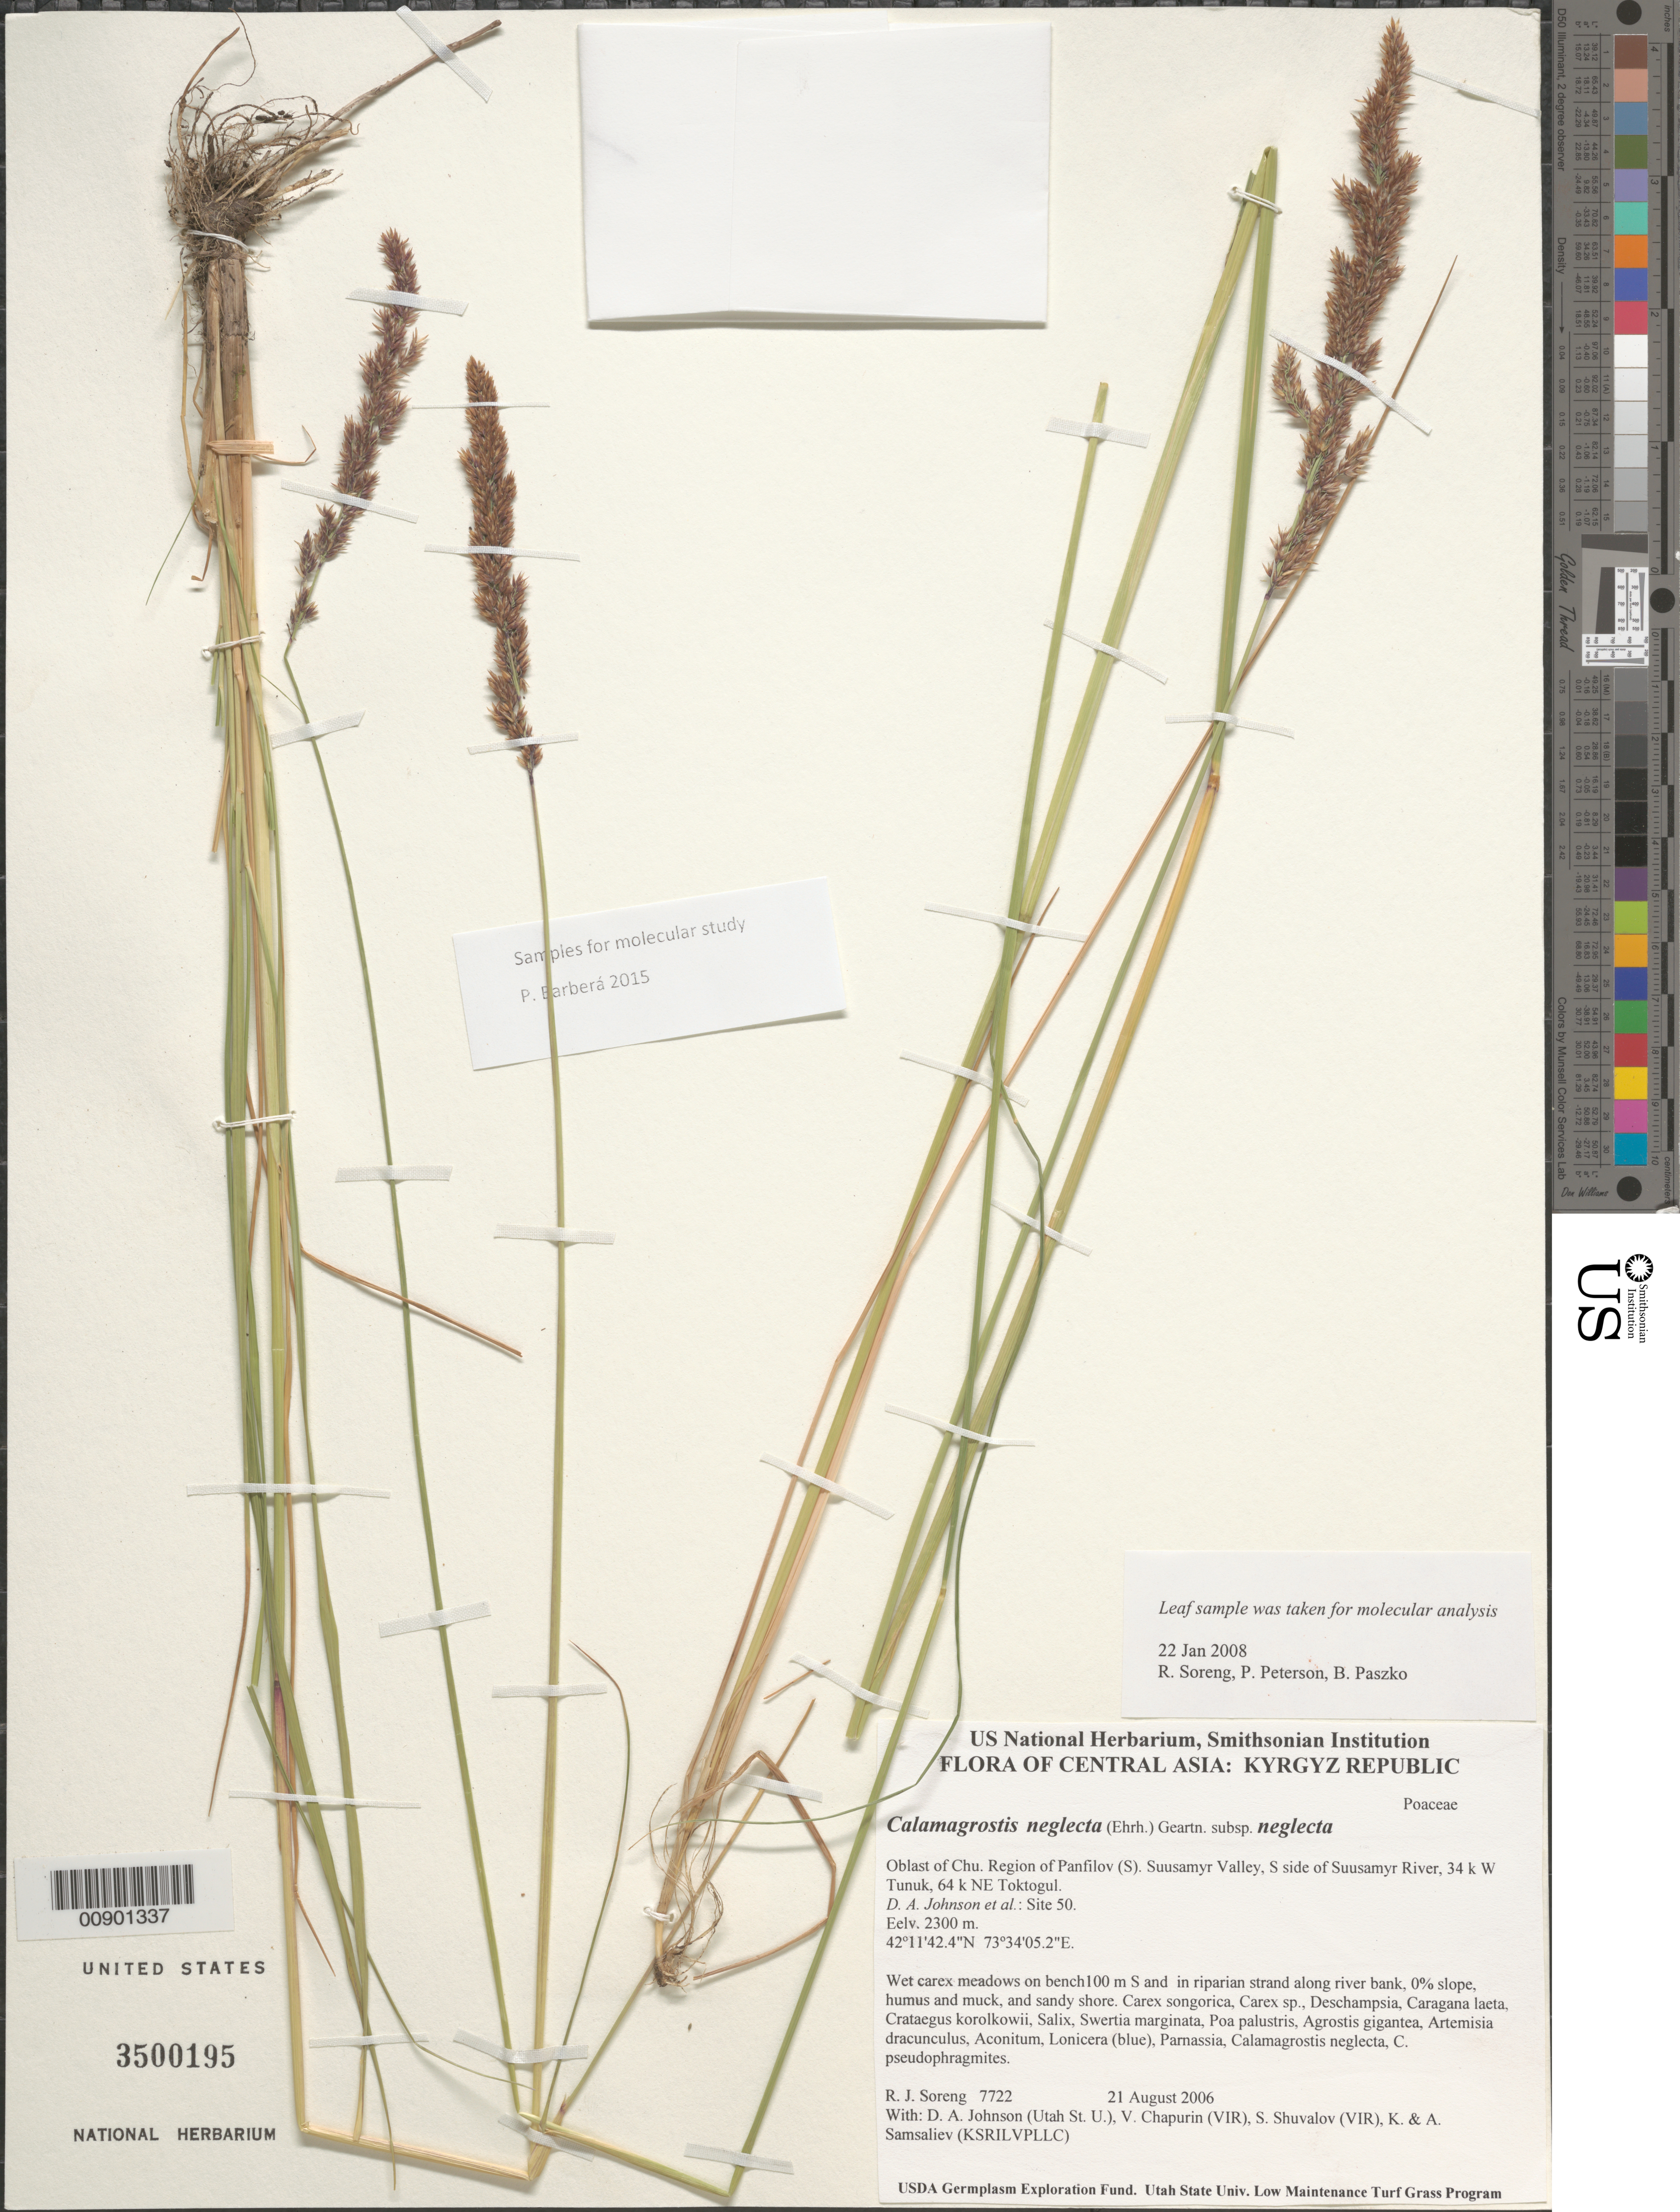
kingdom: Plantae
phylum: Tracheophyta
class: Liliopsida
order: Poales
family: Poaceae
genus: Calamagrostis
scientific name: Calamagrostis neglecta subsp. neglecta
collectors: R. J. Soreng, D. Johnson, S. Shuvalov, V. Chapurin, K. Samsaliev & A. Samsaliev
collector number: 7722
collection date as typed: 21 Aug 2006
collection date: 2006-08-21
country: Kyrgyzstan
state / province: Chu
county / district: Panfilov (S)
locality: Suusamyr Valley, S side of Suusamyr River, 34 km W Tunuk, 64 km NE Toktogul.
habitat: Wet carex meadows on bench100 m S and in riparian strand along river bank, 0% slope, humus and muck, and sandy shore.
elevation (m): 2300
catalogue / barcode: US 3500195